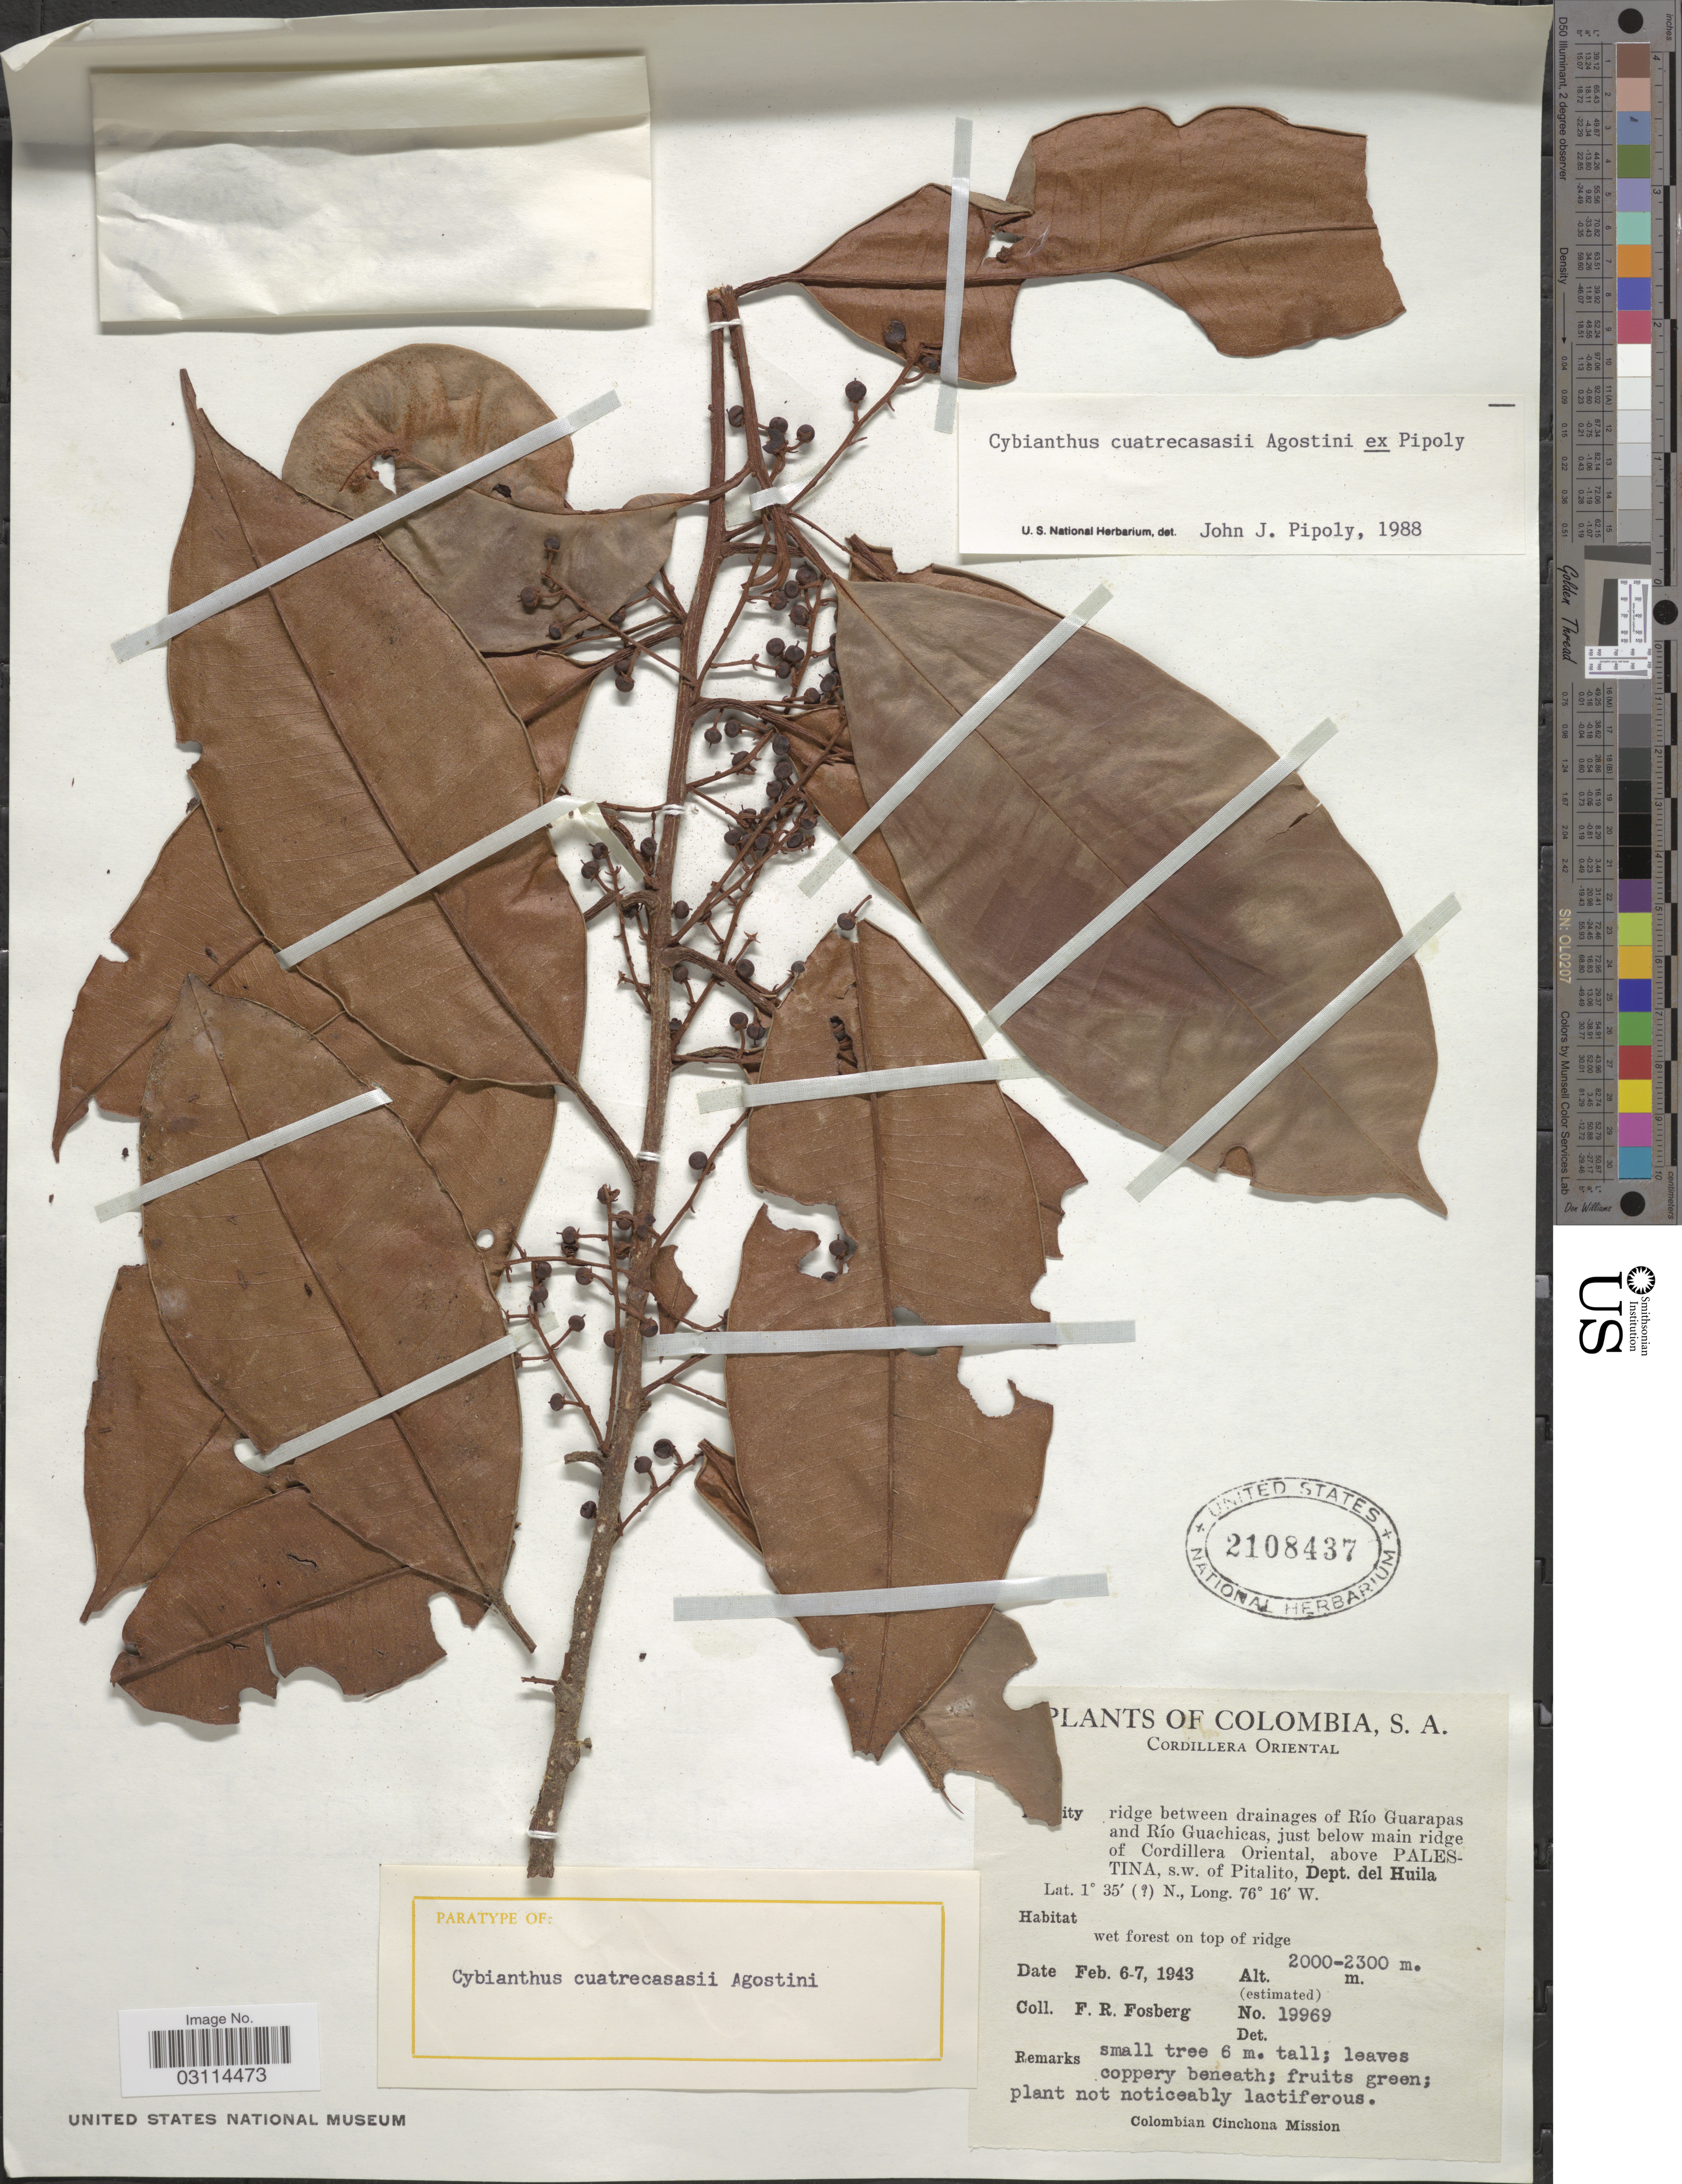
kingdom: Plantae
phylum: Tracheophyta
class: Magnoliopsida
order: Ericales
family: Primulaceae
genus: Cybianthus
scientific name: Cybianthus cuatrecasasii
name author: Pipoly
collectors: F. R. Fosberg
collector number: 19969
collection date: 1943-02-06/1943-02-07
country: Colombia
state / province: Huila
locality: Cordillera Oriental. Ridge between drainages of Río Guarapas and Río Guachicas, just below main ridge of Cordillera Oriental, above PALESTINA, s.w. of Pitalito, Dept. del Huila.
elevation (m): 2000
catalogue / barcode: US 2108437